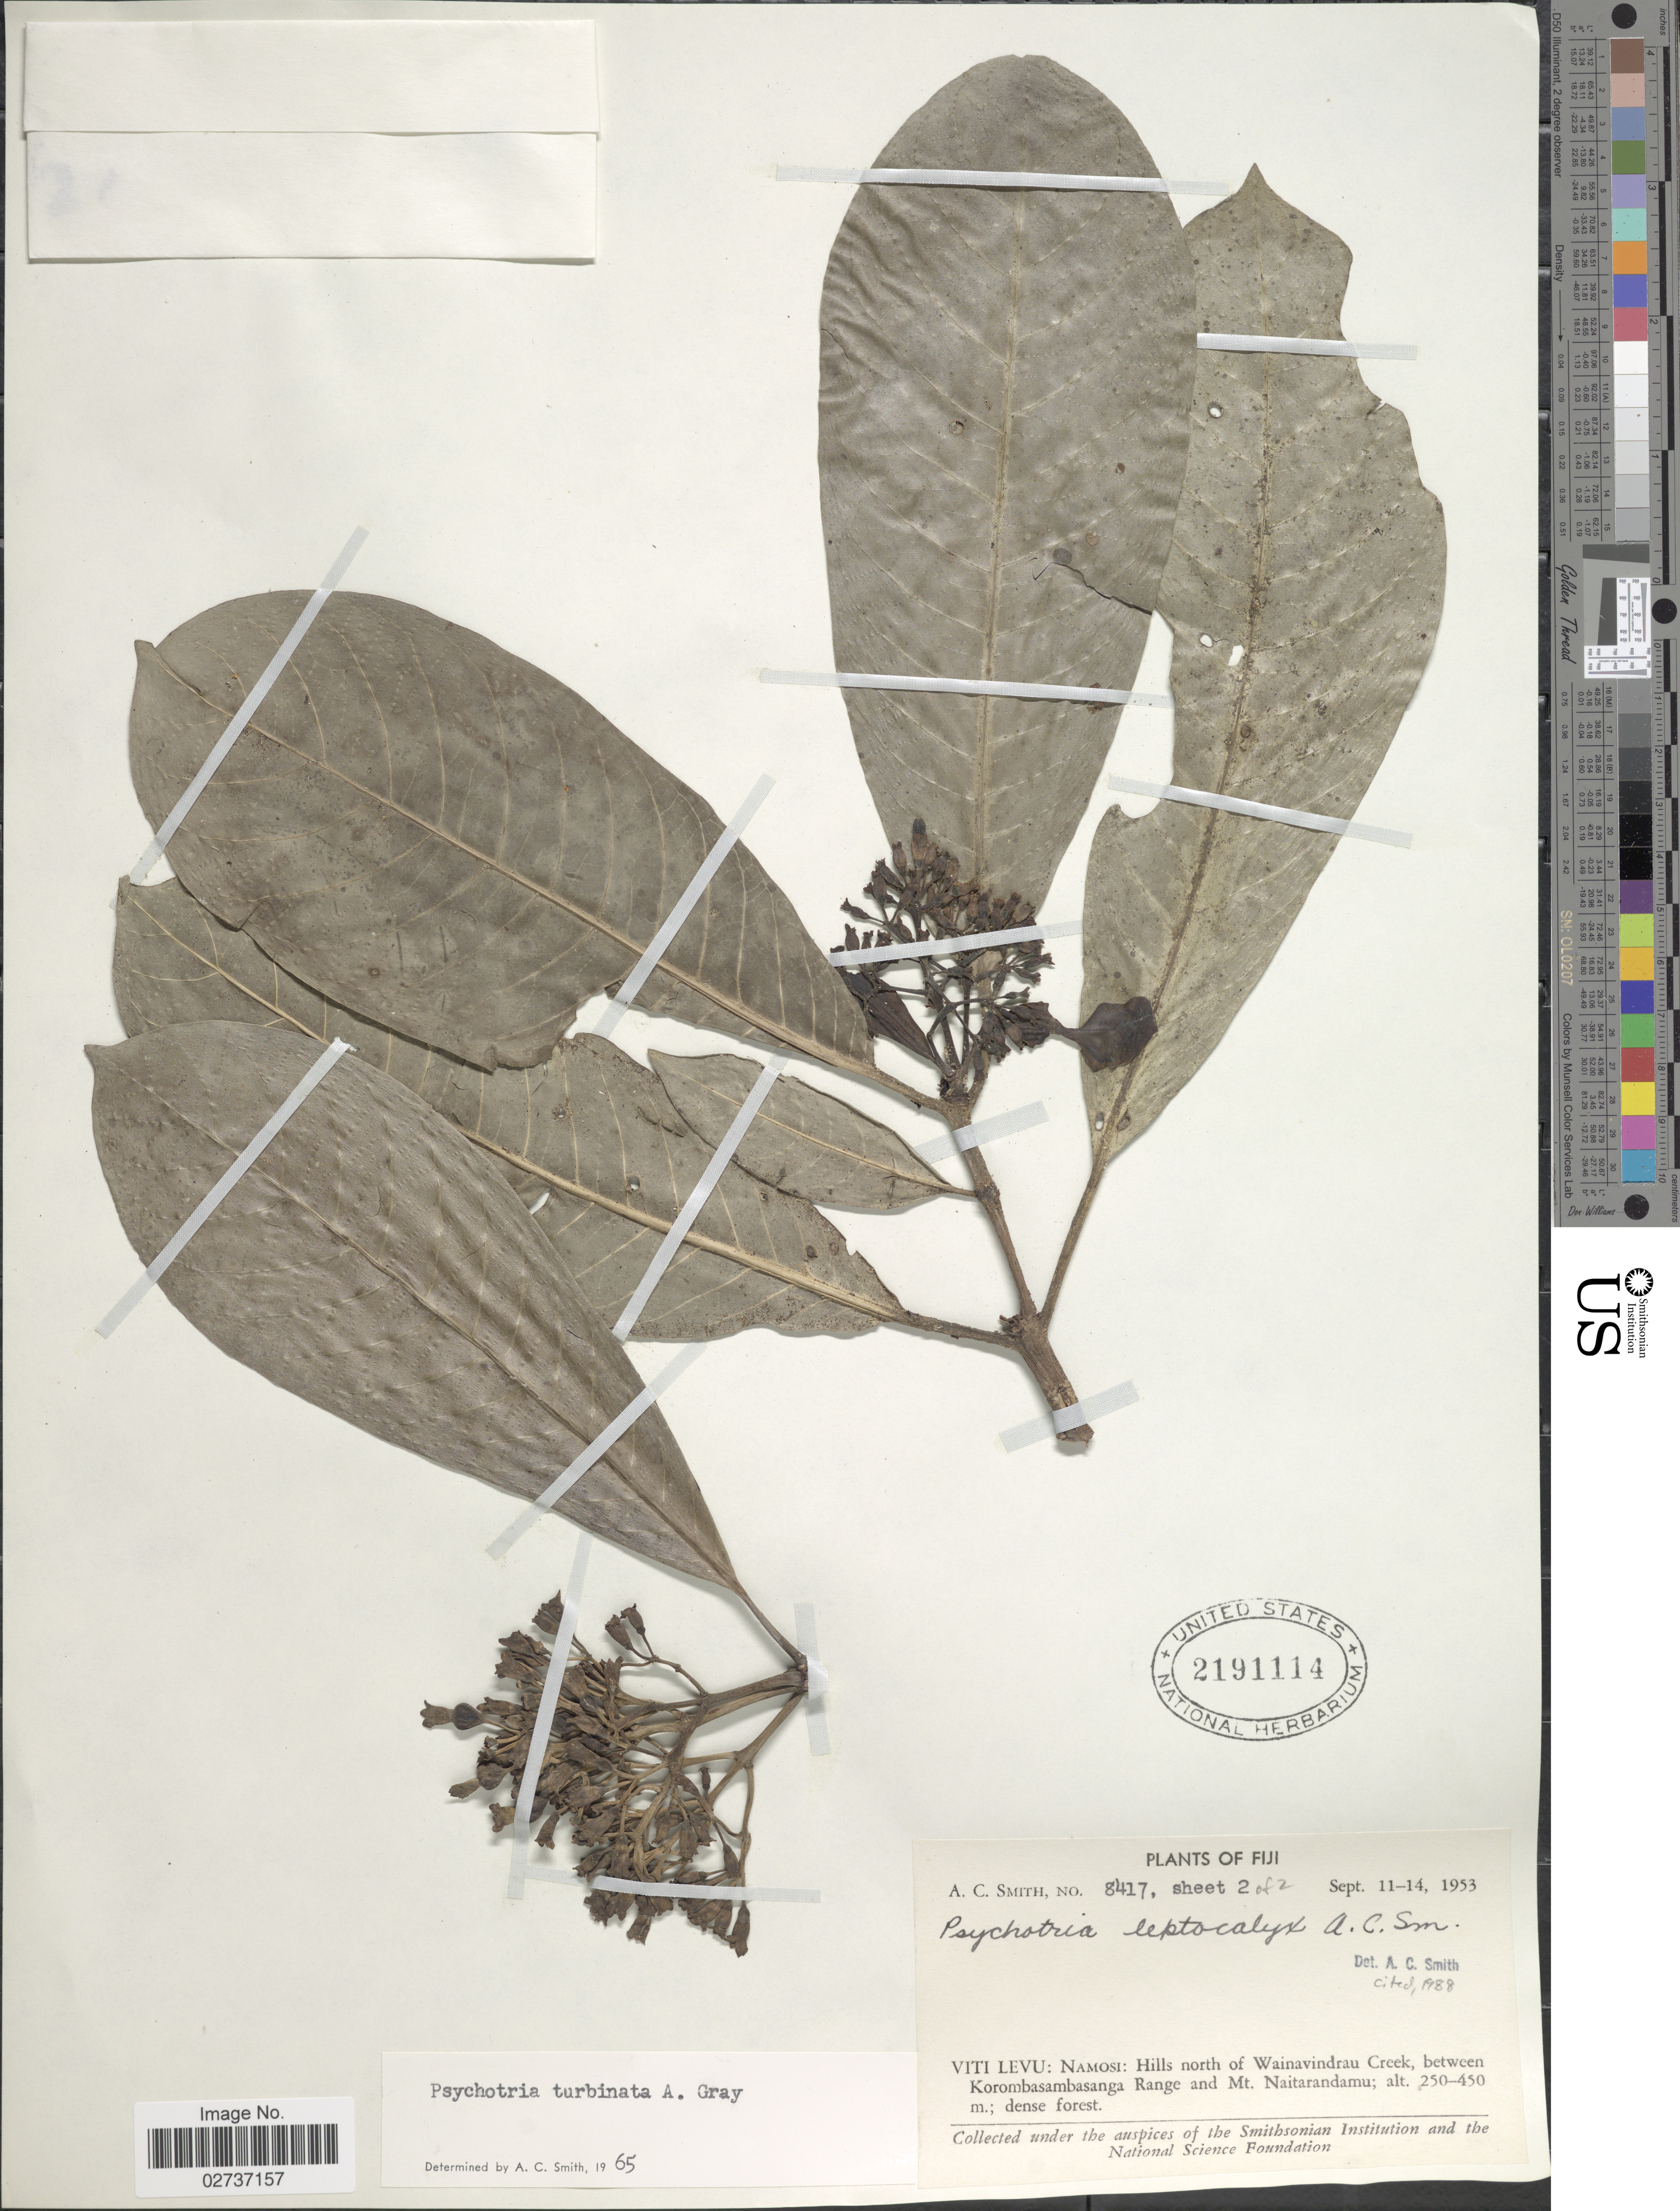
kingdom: Plantae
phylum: Tracheophyta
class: Magnoliopsida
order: Gentianales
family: Rubiaceae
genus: Psychotria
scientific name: Psychotria turbinata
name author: A. Gray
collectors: A. C. Smith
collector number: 8417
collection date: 1953-09-11/1953-09-14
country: Fiji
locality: Viti Levu: Namosi: Hills north of Wainavindrau Creek, between Korombasambasanga Range and Mt. Naitarandamu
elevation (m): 250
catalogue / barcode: US 2191114